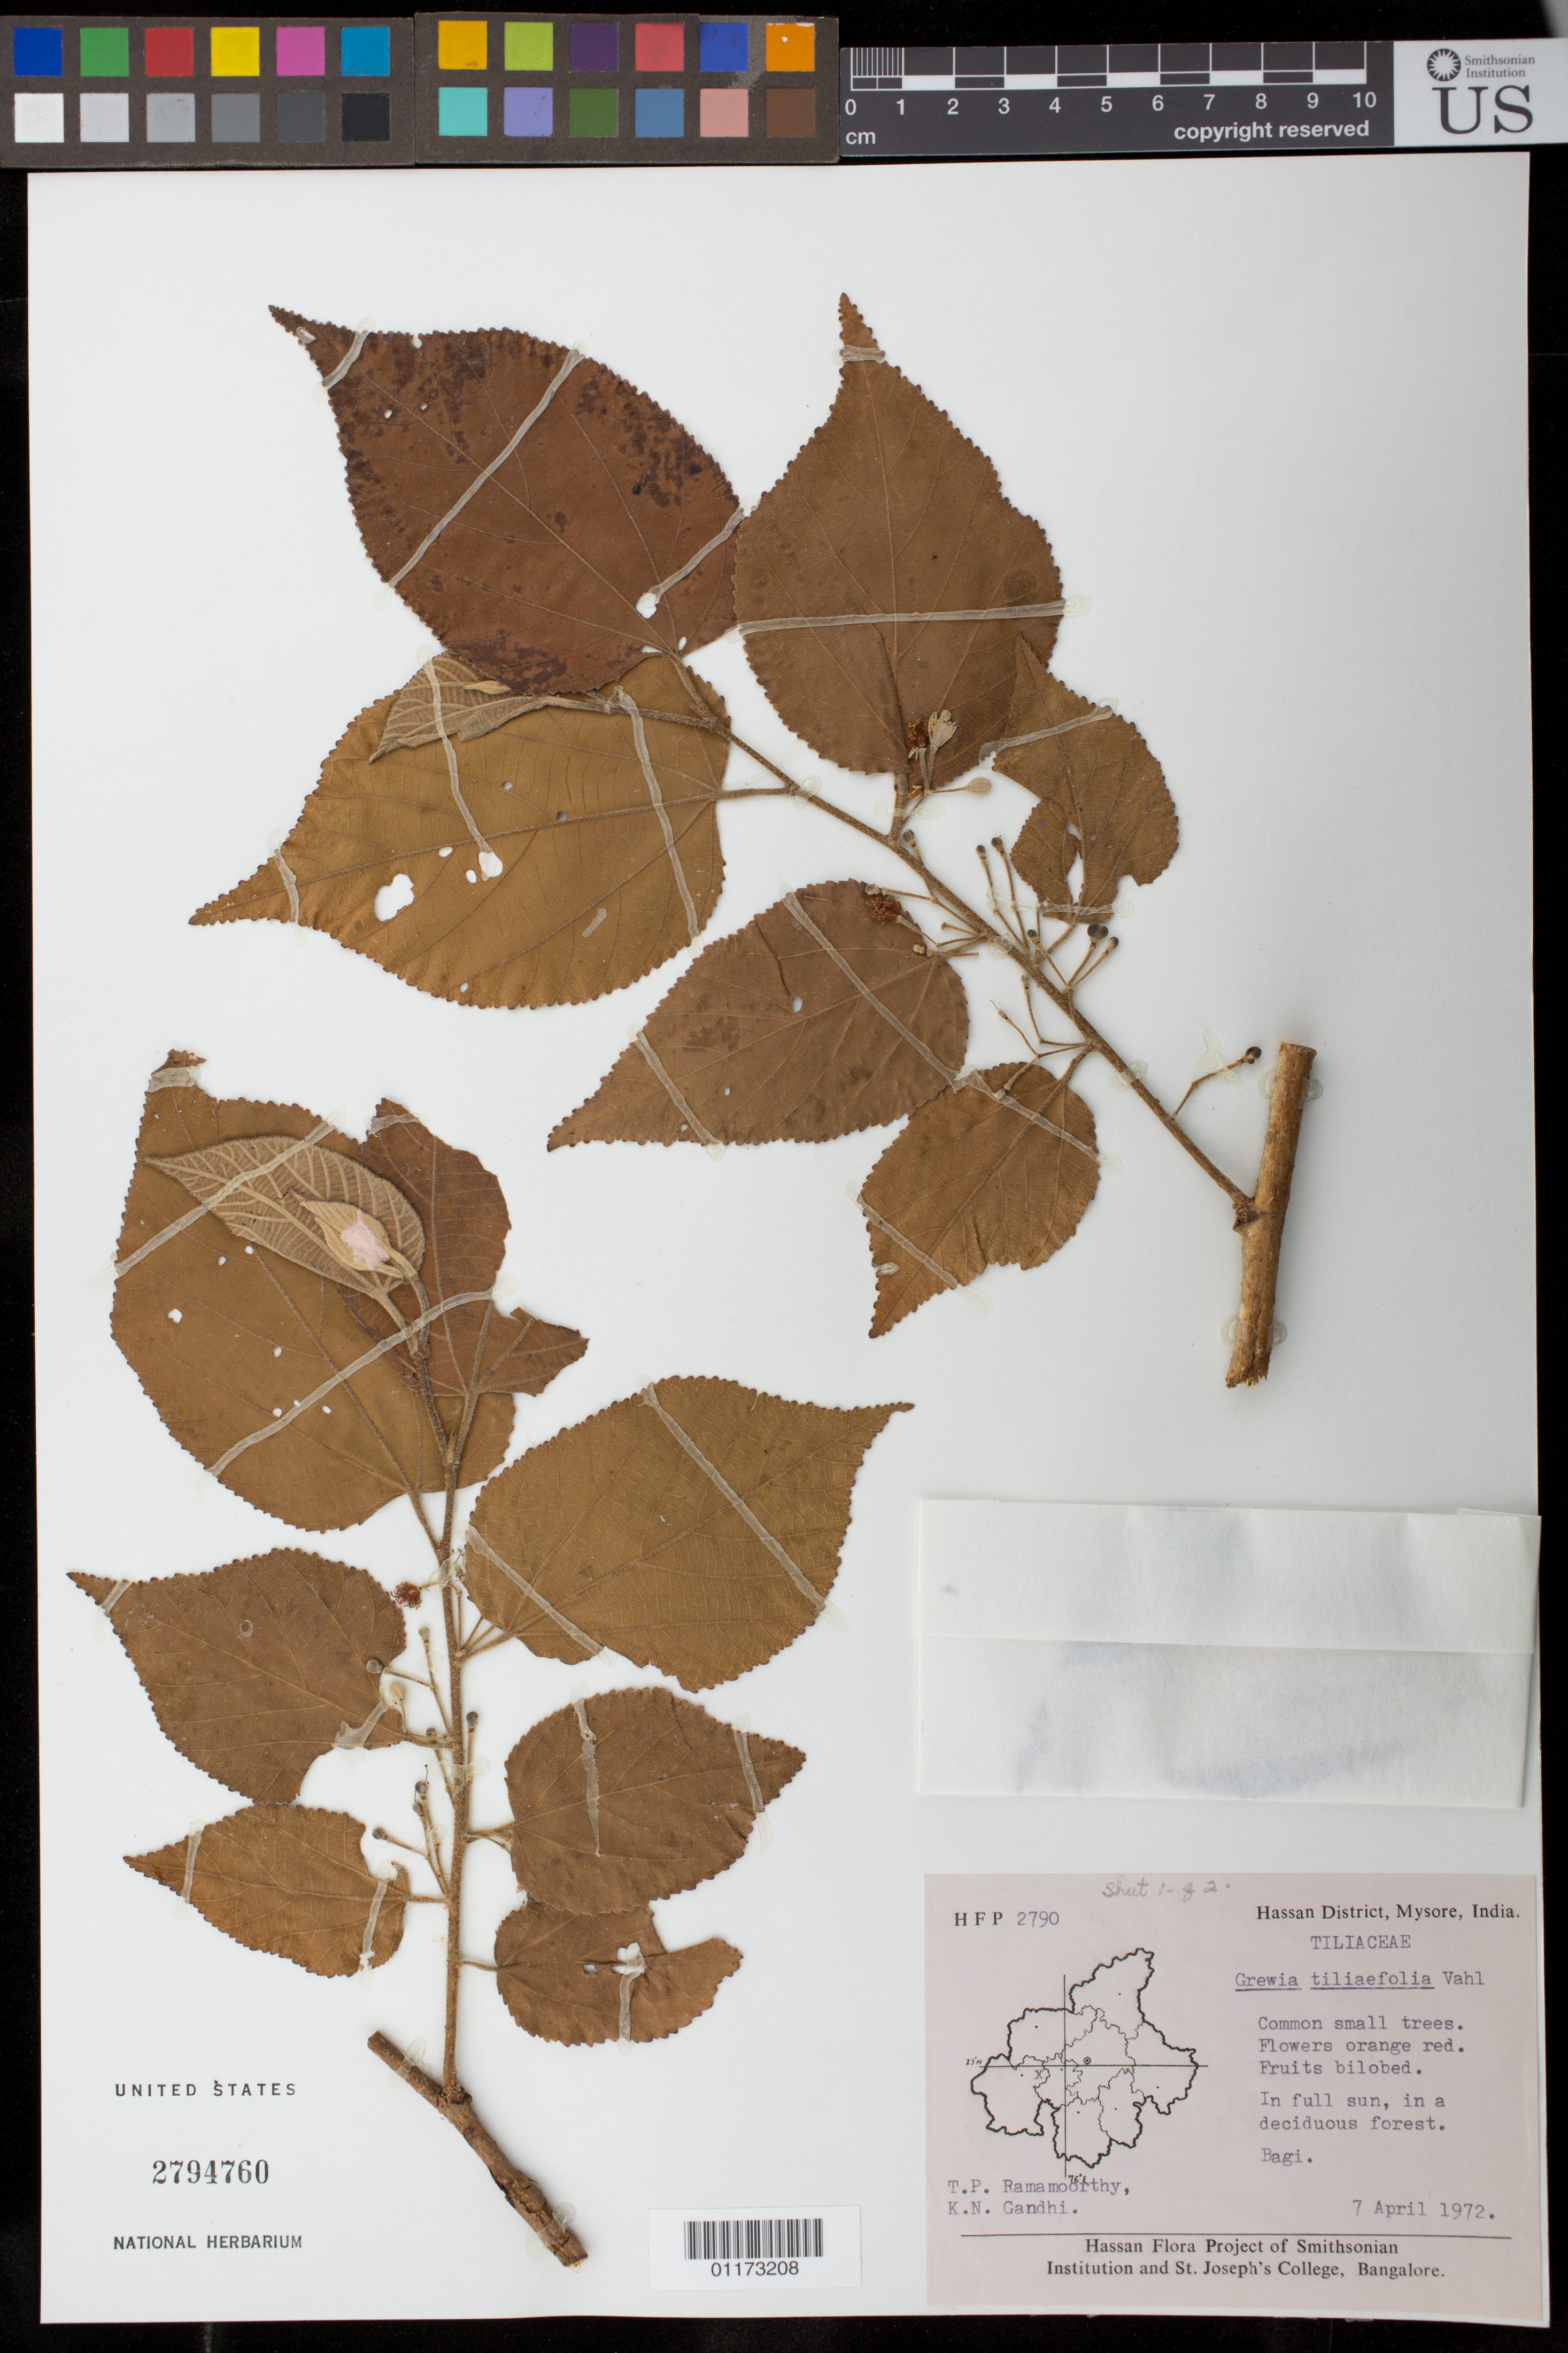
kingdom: Plantae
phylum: Tracheophyta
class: Magnoliopsida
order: Malvales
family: Malvaceae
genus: Grewia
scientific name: Grewia tiliifolia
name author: Vahl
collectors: T. P. Ramamoorthy & K. N. Gandhi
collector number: HFP 2790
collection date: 1972-04-07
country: India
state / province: Karnataka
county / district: Mysore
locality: Bagi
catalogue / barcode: US 2794760